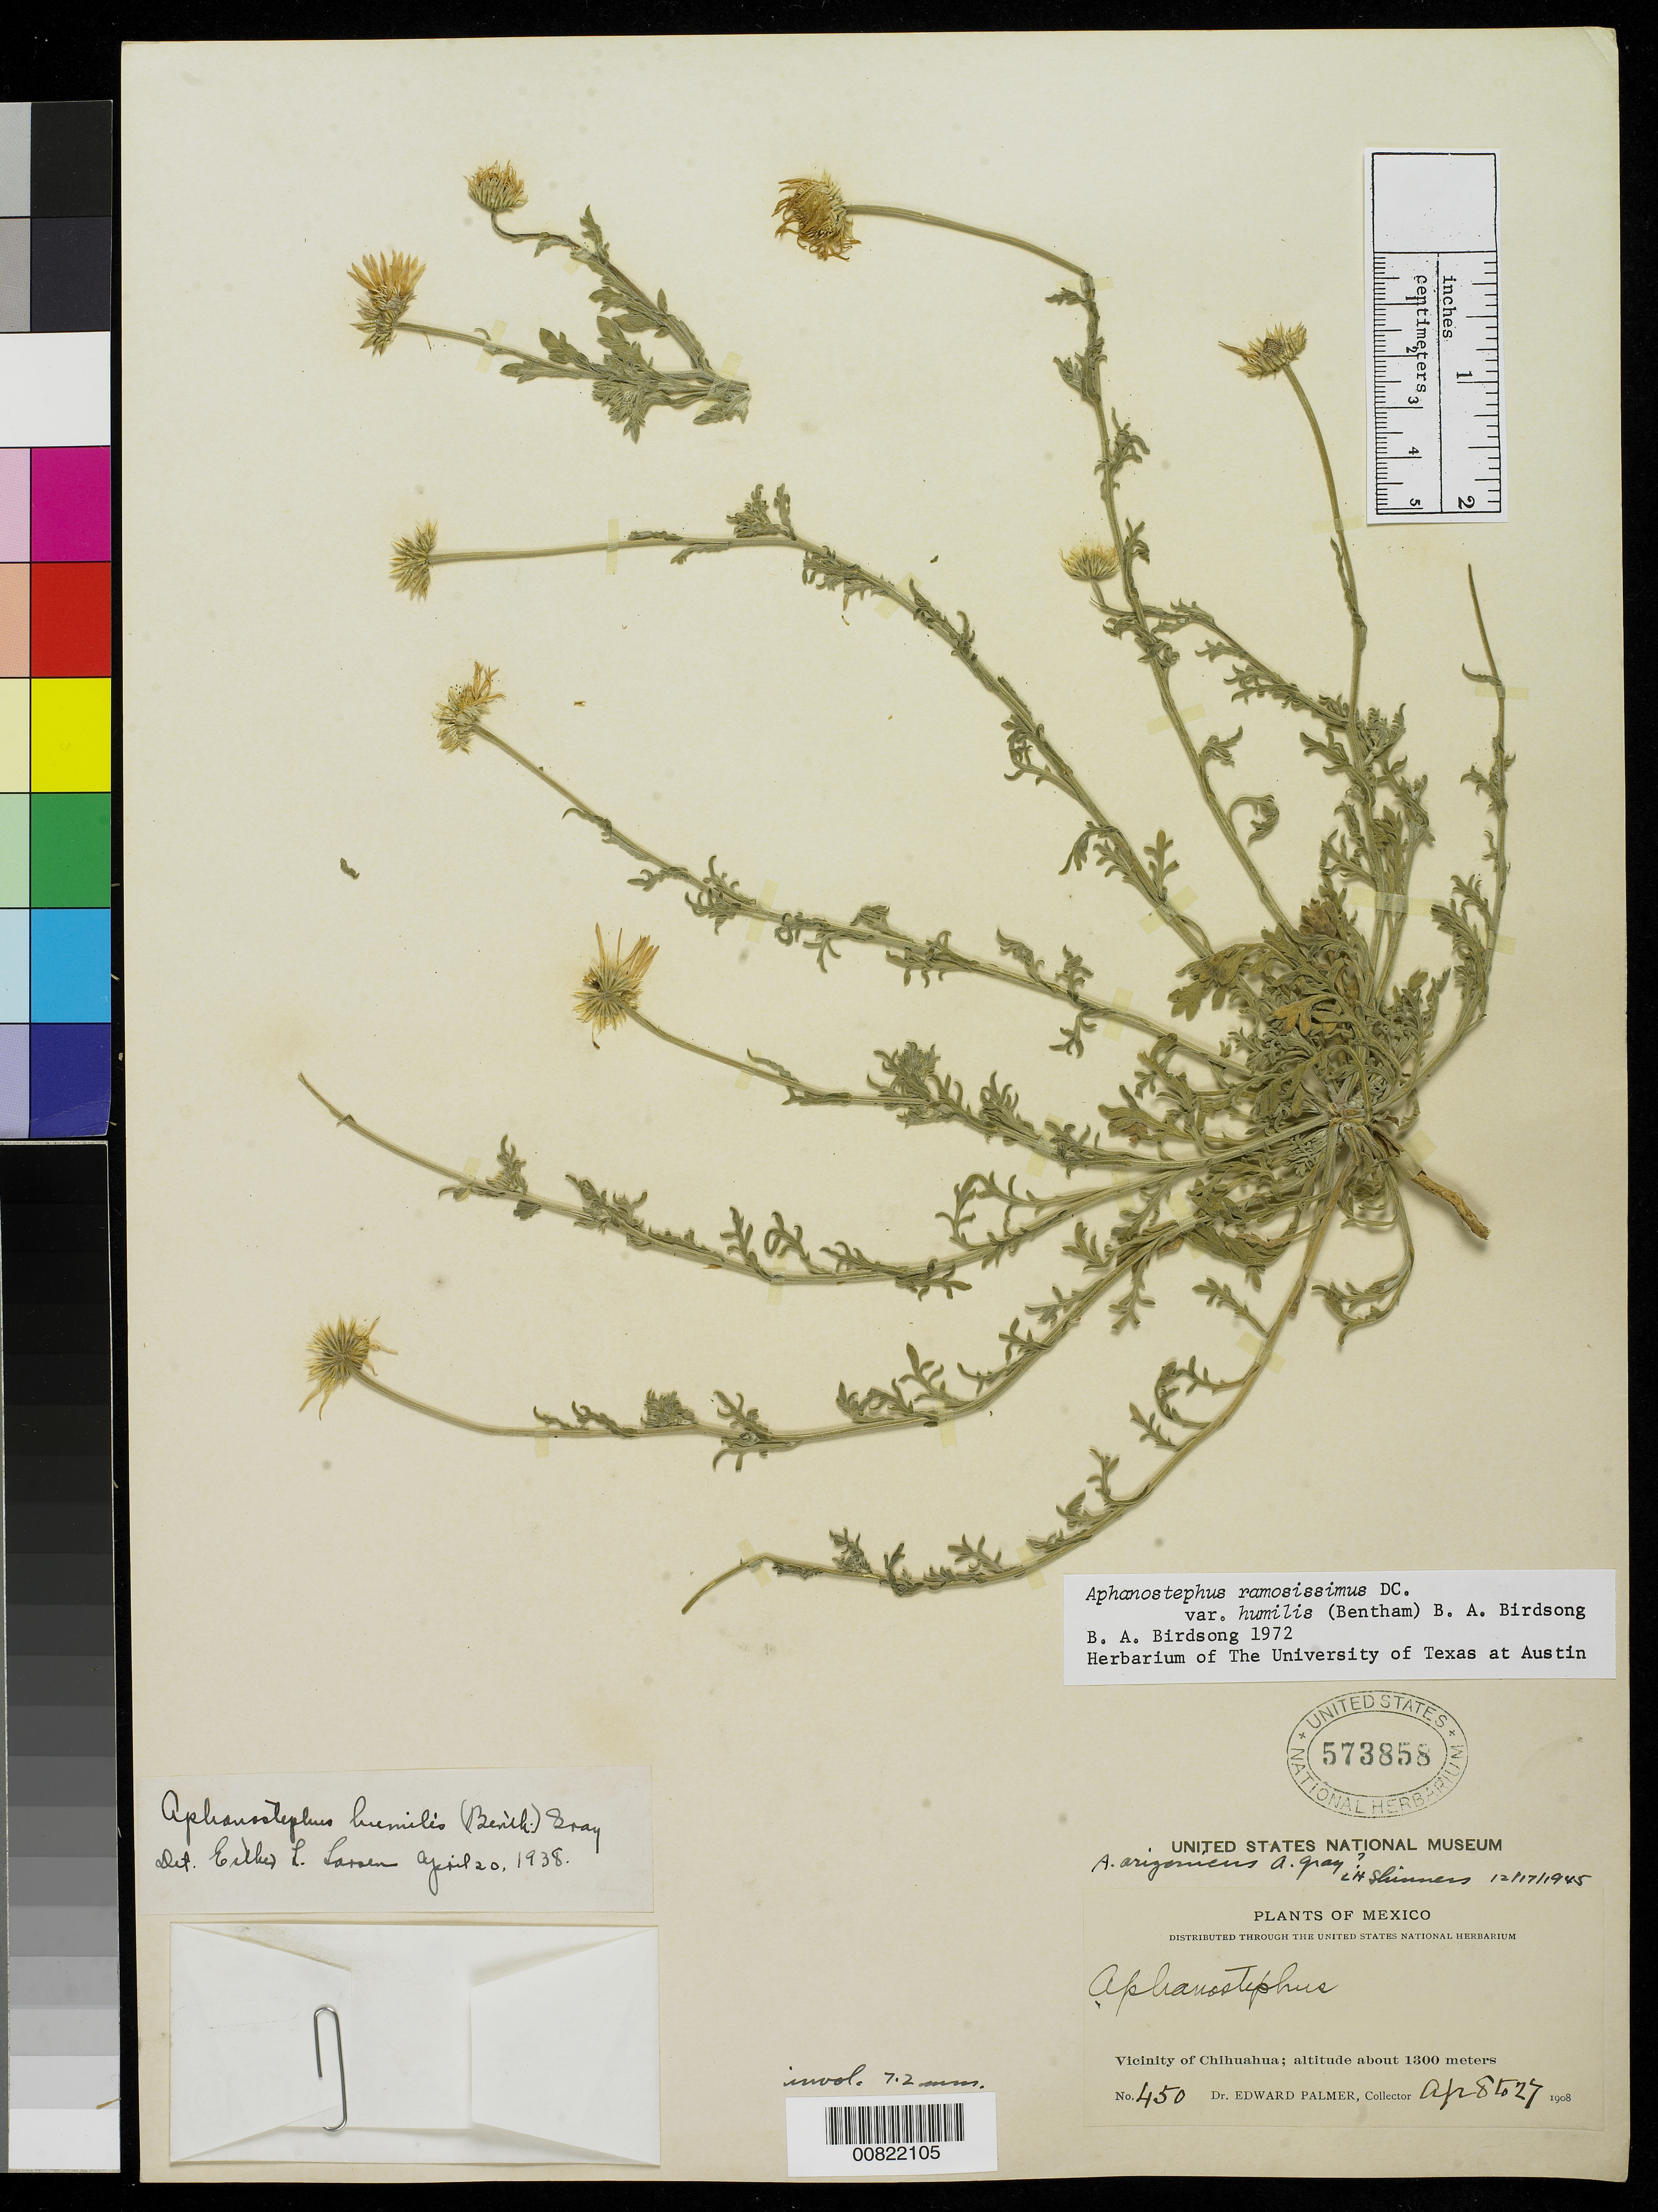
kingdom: Plantae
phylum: Tracheophyta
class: Magnoliopsida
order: Asterales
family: Asteraceae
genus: Aphanostephus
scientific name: Aphanostephus ramosissimus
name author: DC.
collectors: E. Palmer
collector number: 450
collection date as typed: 08 Apr 1908 to 27 Apr 1908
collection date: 1908-04-08/1908-04-27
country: Mexico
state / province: Chihuahua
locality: Vicinity of Chihuahua.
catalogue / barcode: US 573858